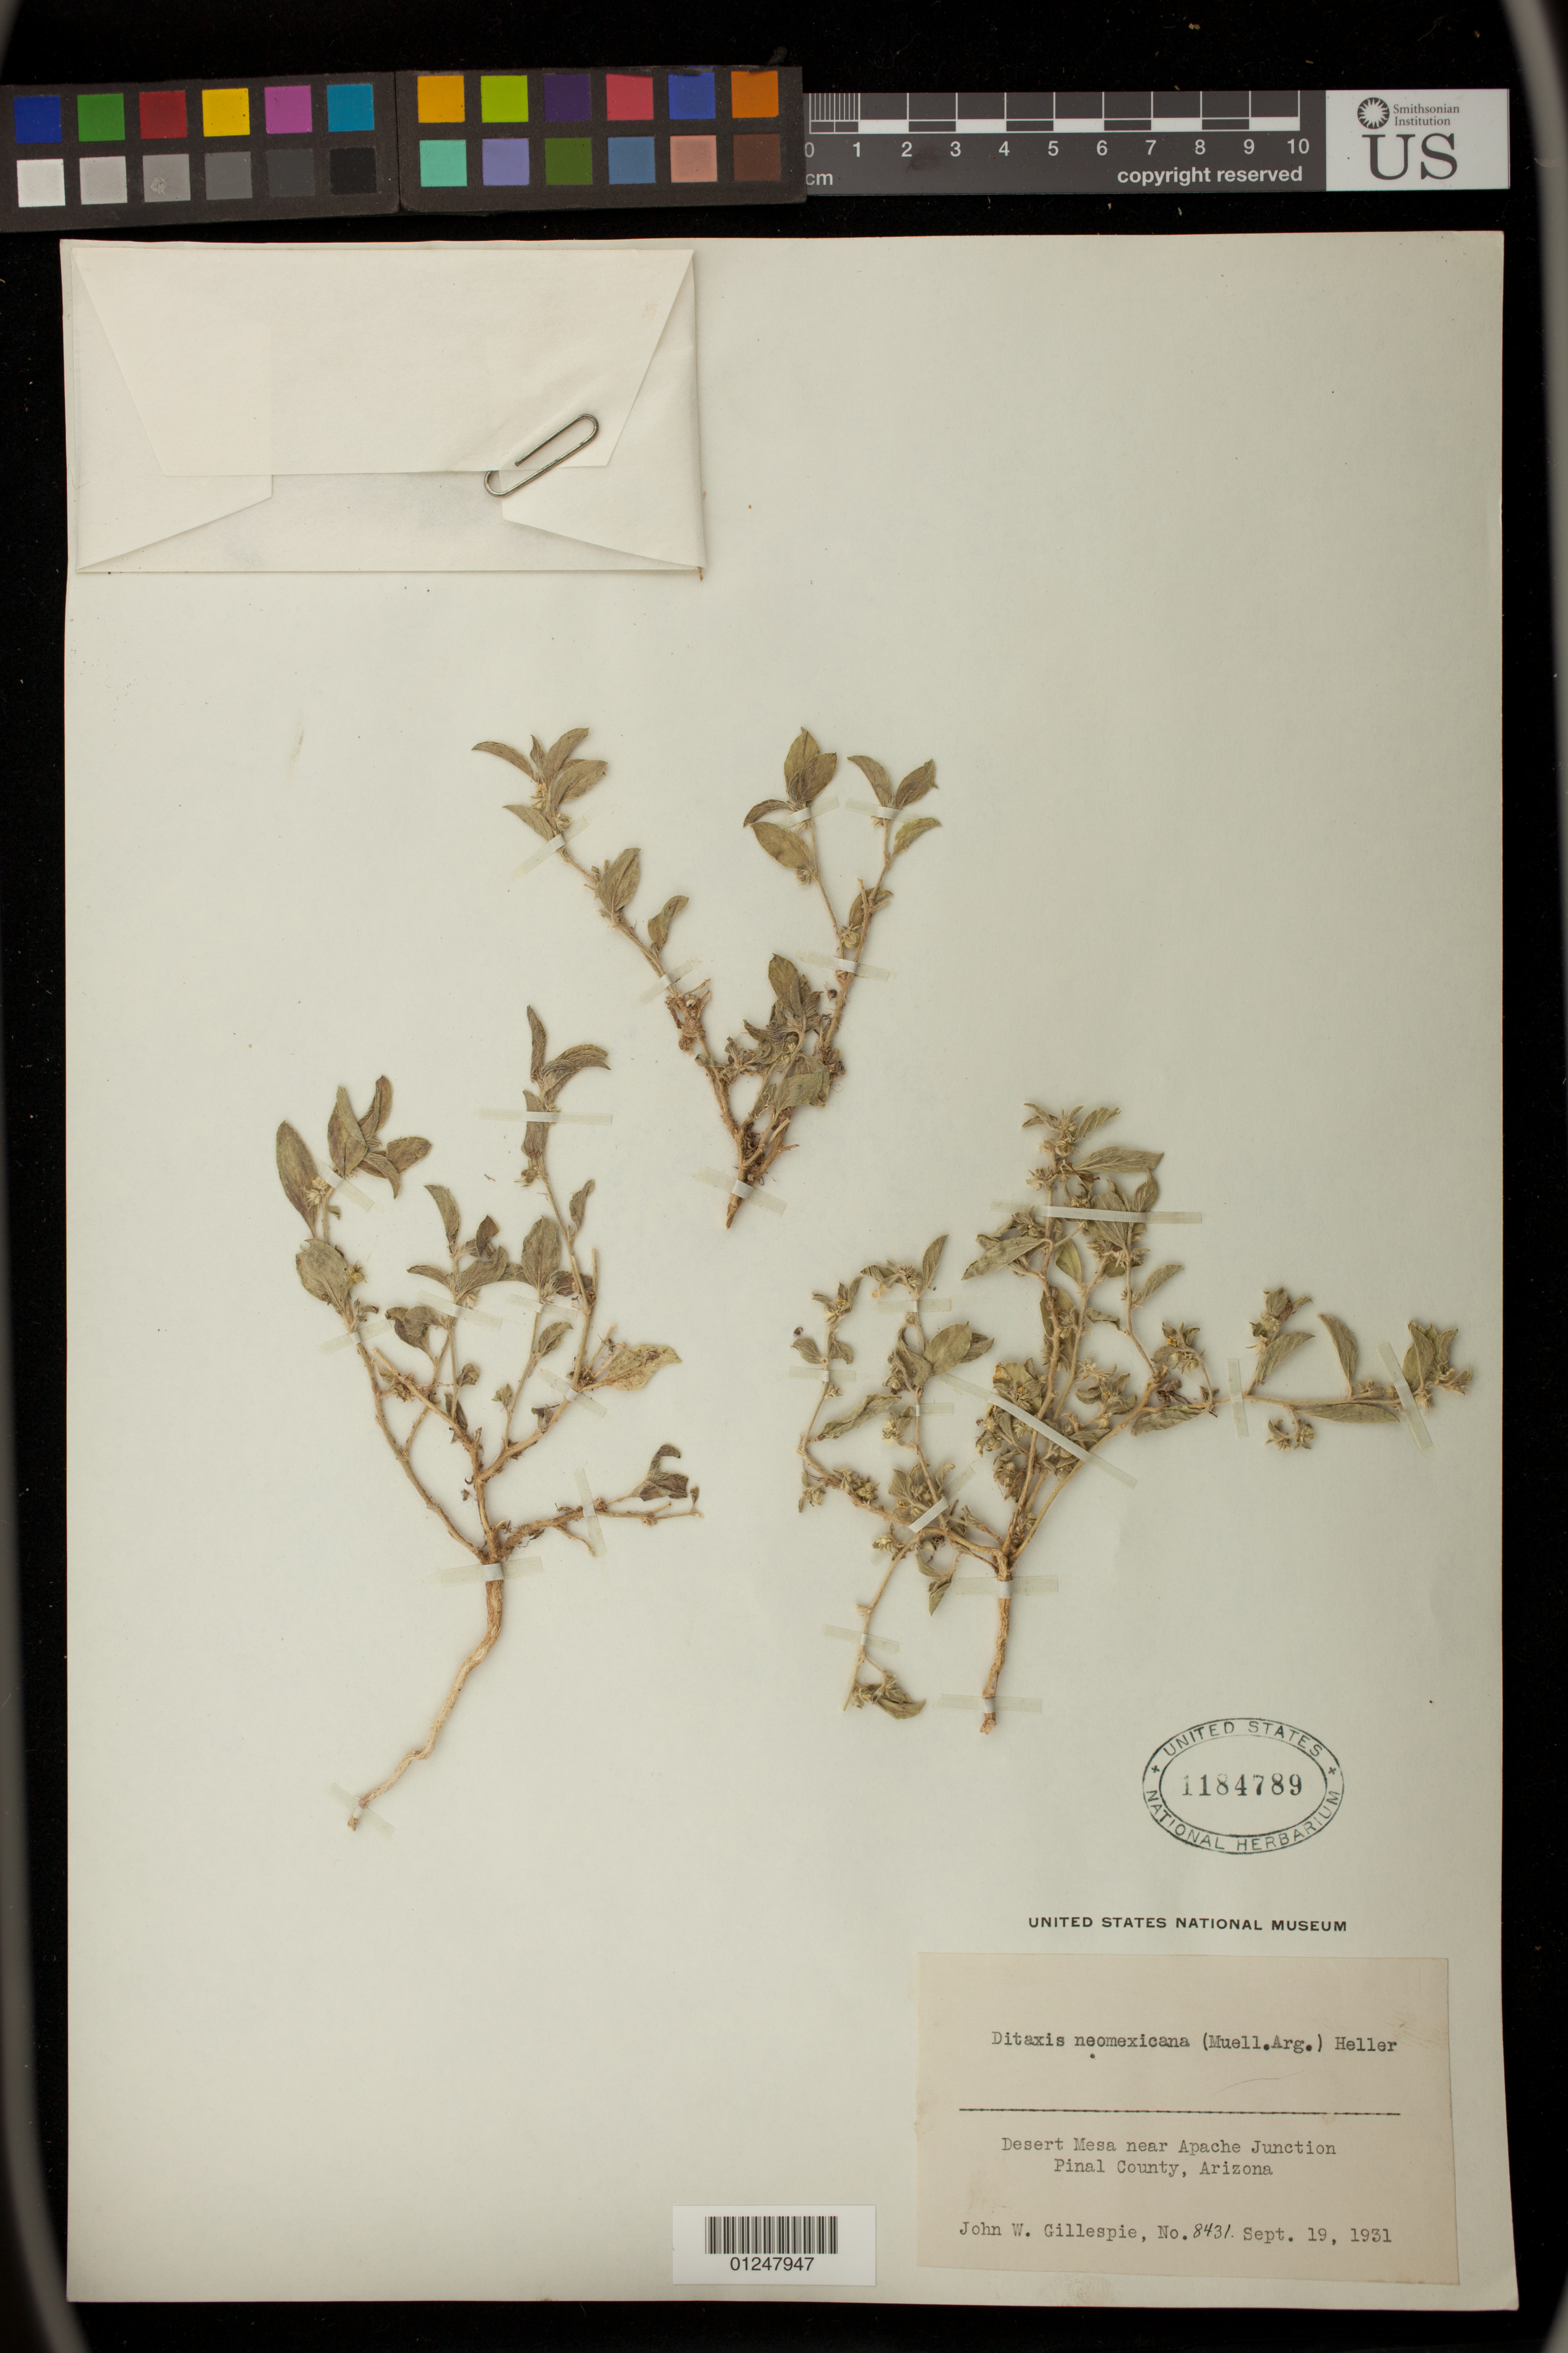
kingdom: Plantae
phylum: Tracheophyta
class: Magnoliopsida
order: Malpighiales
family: Euphorbiaceae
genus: Argythamnia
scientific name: Argythamnia serrata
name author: (Torr.) Müll. Arg.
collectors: J. W. Gillespie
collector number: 8431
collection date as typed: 19 Sep 1931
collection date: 1931-09-19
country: United States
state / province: Arizona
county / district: Pinal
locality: Desert Mesa near Apache Junction.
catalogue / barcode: US 1184789